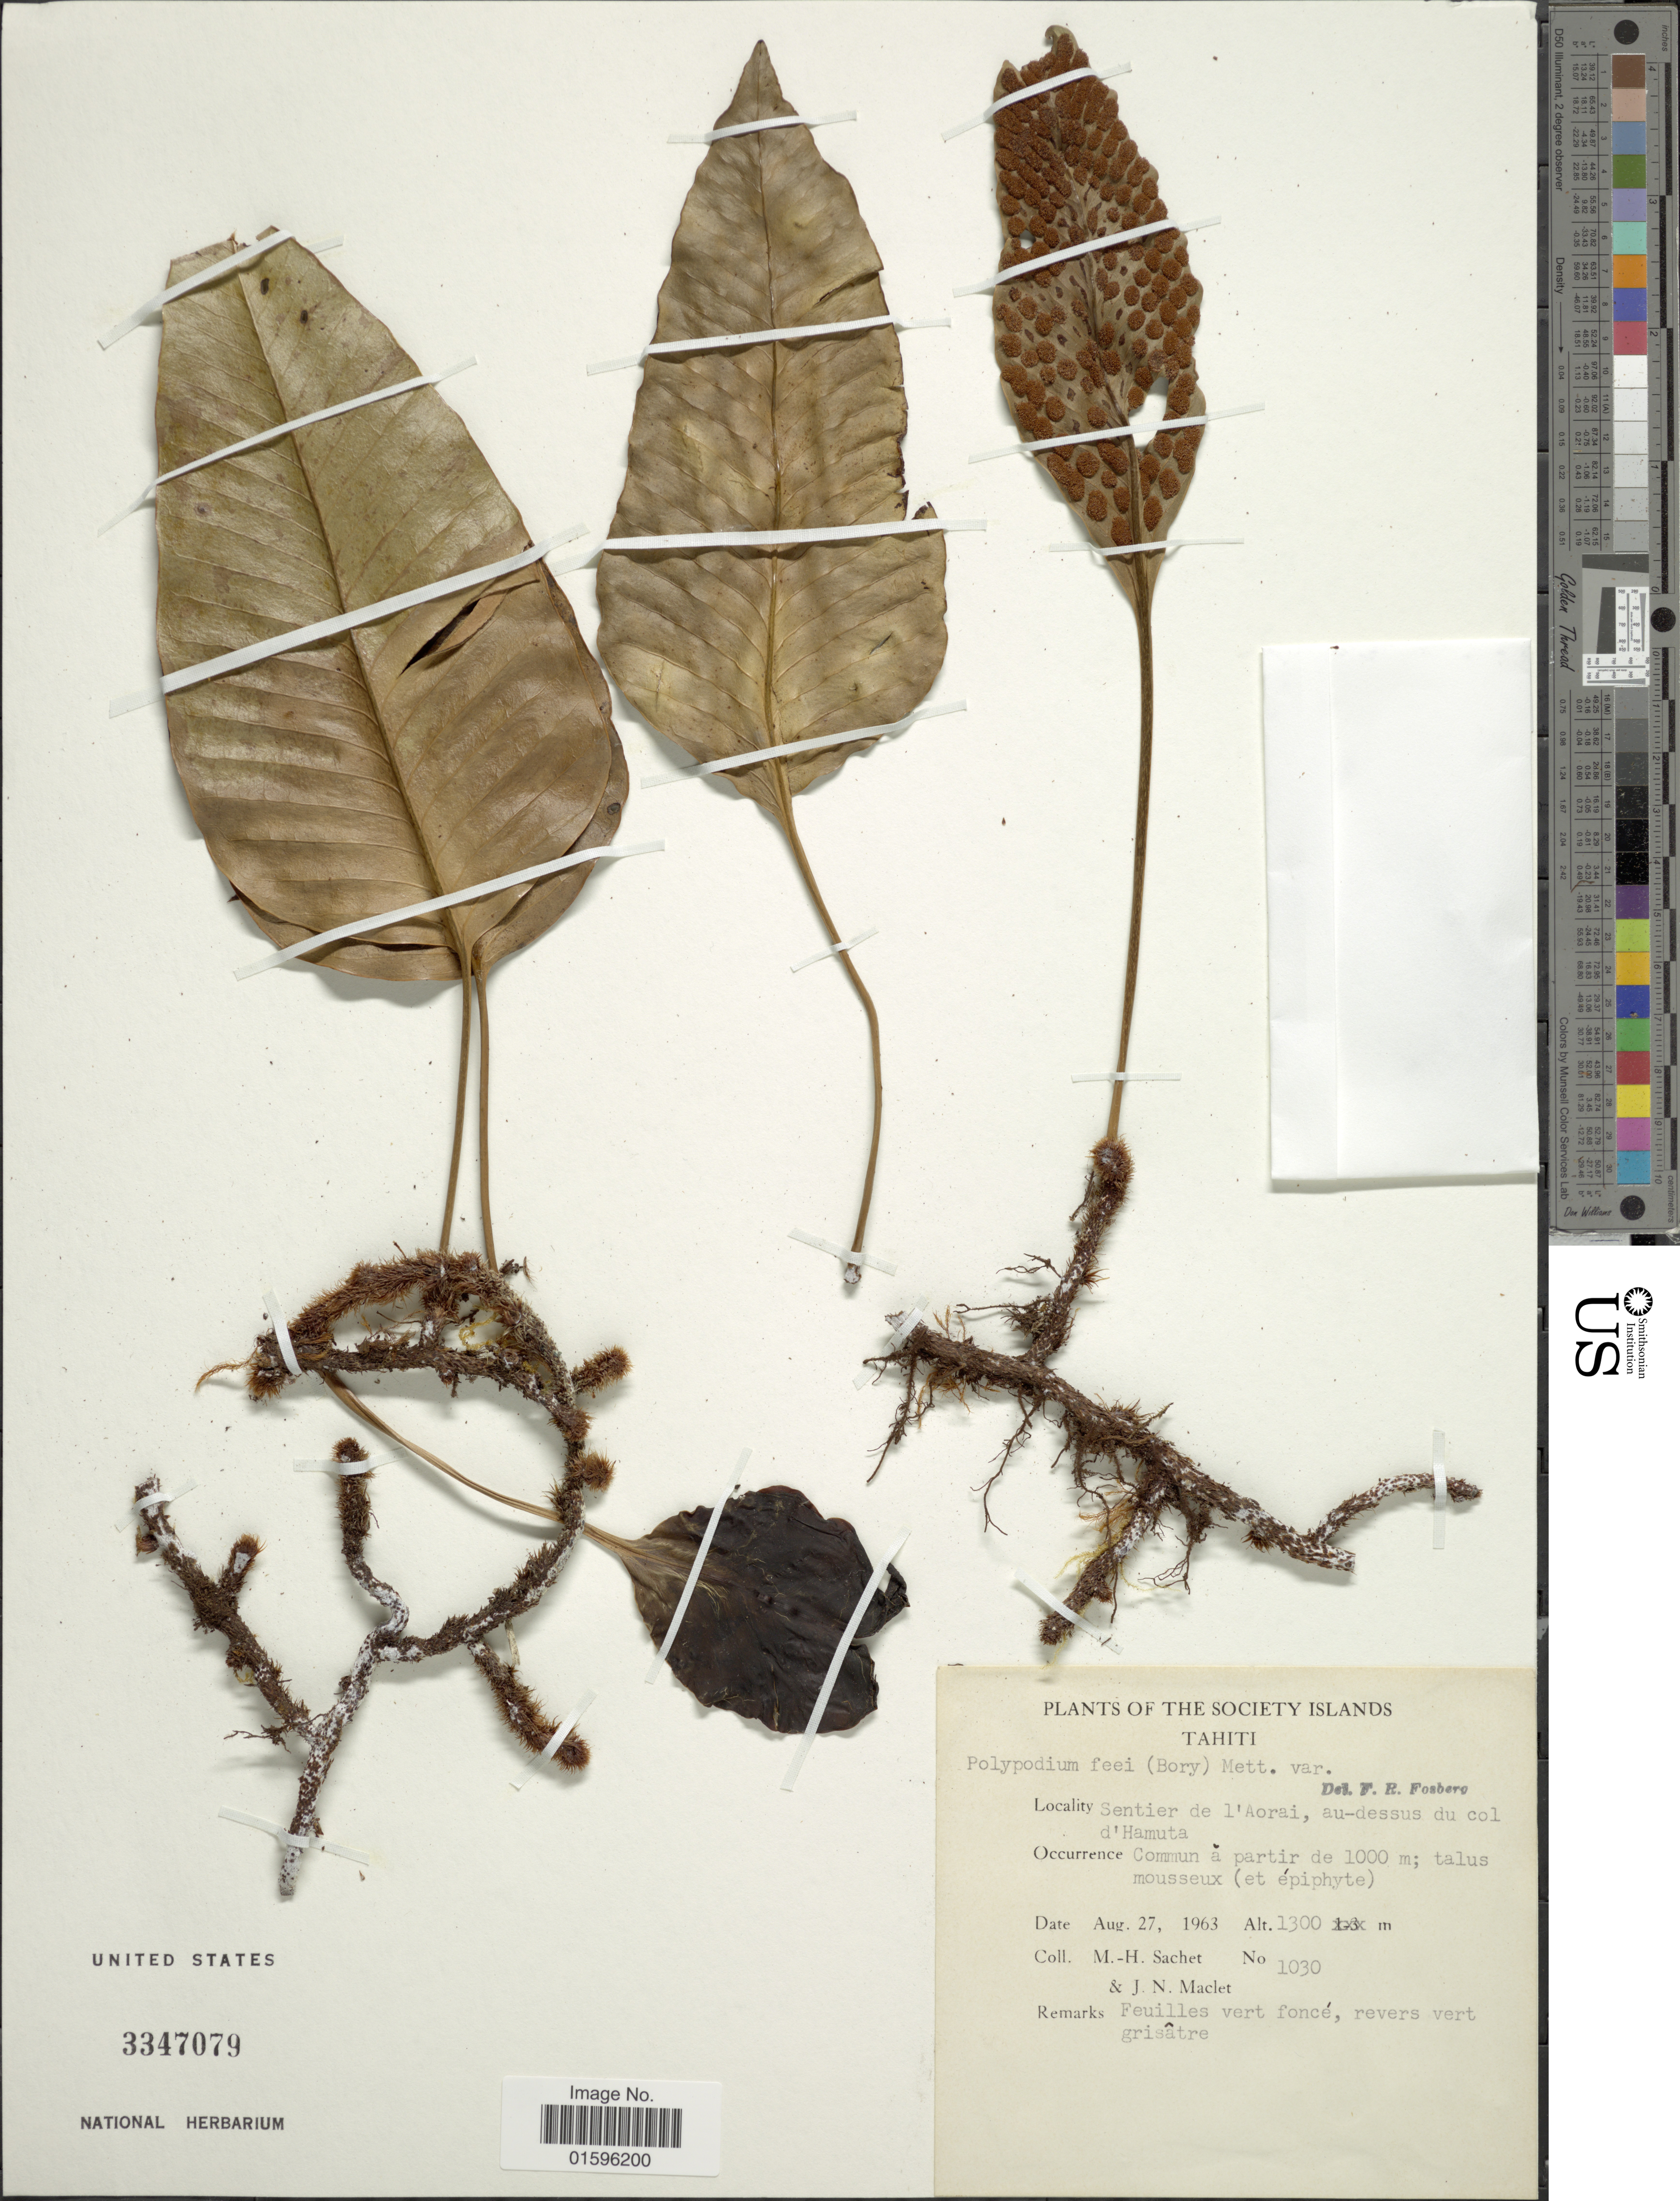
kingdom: Plantae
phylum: Tracheophyta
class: Polypodiopsida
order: Polypodiales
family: Polypodiaceae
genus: Polypodium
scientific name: Polypodium feei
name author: E. Fourn.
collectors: M.-H. Sachet & J. Maclet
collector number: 1030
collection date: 1963-08-27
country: French Polynesia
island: Tahiti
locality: Society Islands, Tahiti, Sentier de l'Aorai, au-dessus du col d'Hamuta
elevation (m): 1300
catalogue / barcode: US 3347079